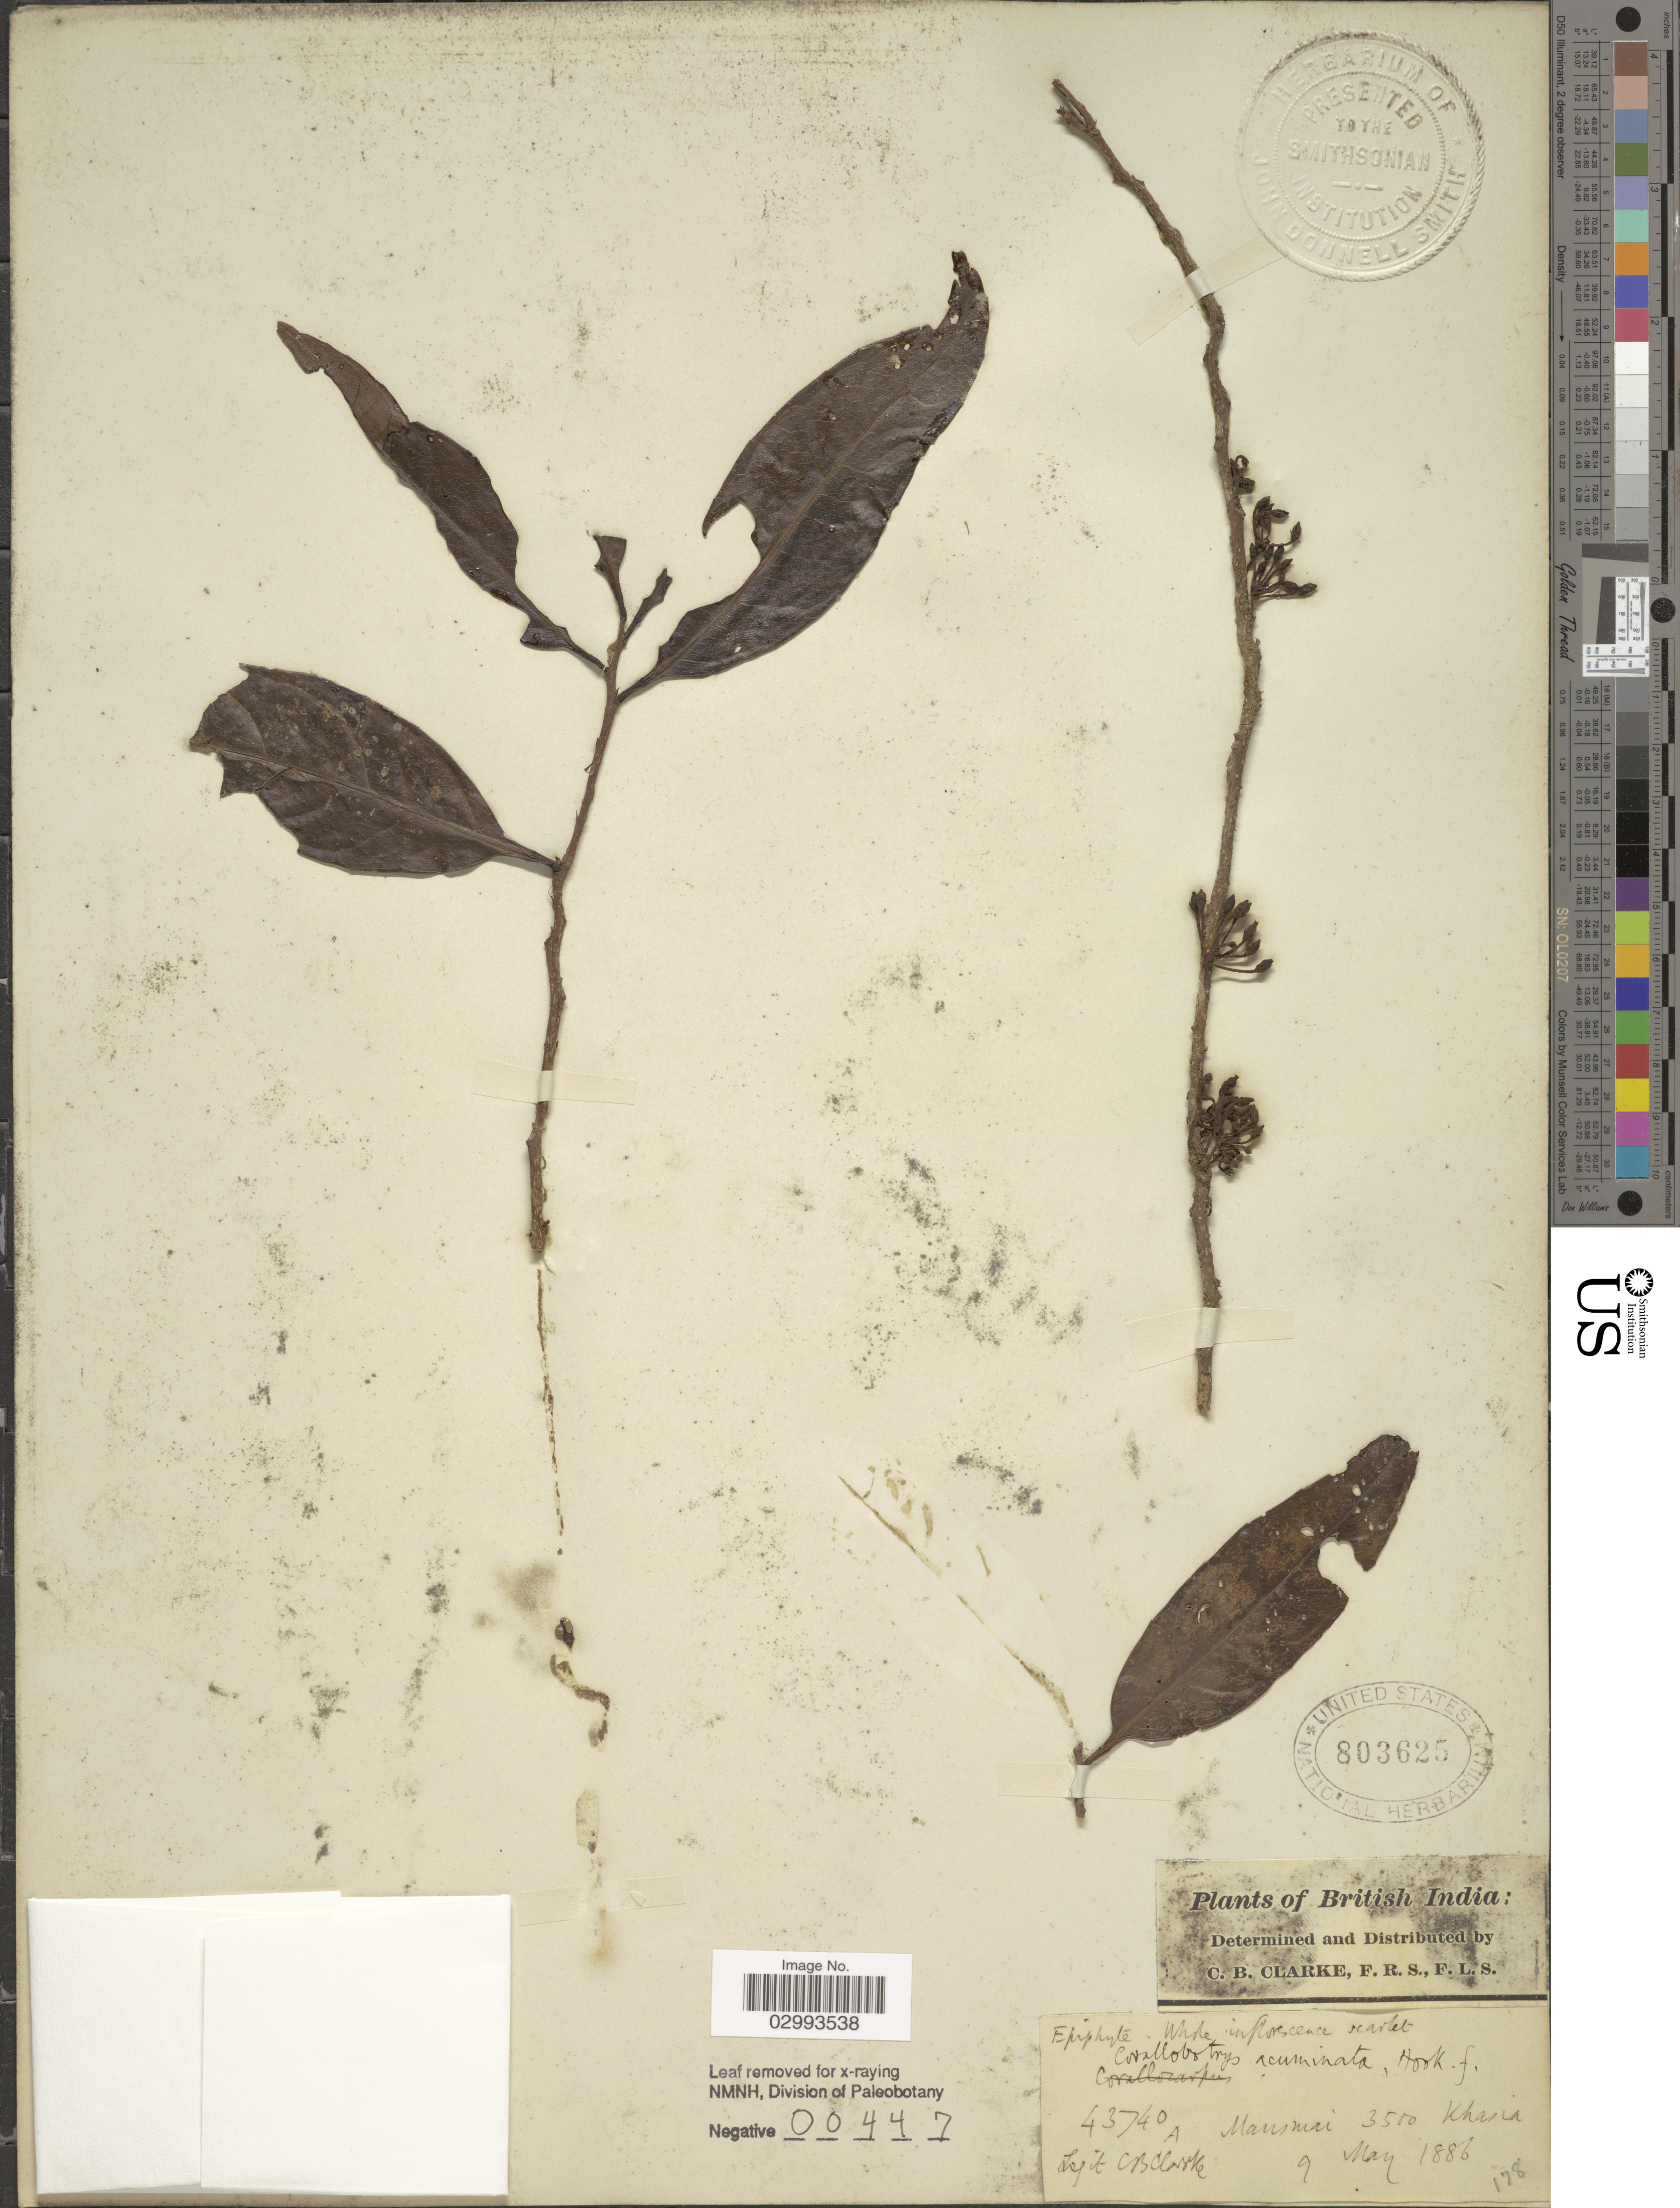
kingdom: Plantae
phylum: Tracheophyta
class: Magnoliopsida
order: Ericales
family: Ericaceae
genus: Corallobotrys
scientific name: Corallobotrys acuminata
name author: Hook. f.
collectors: C. B. Clarke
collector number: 43740A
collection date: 1886-05-09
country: India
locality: British India. Mansmai, Khasia.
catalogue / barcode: US 803625